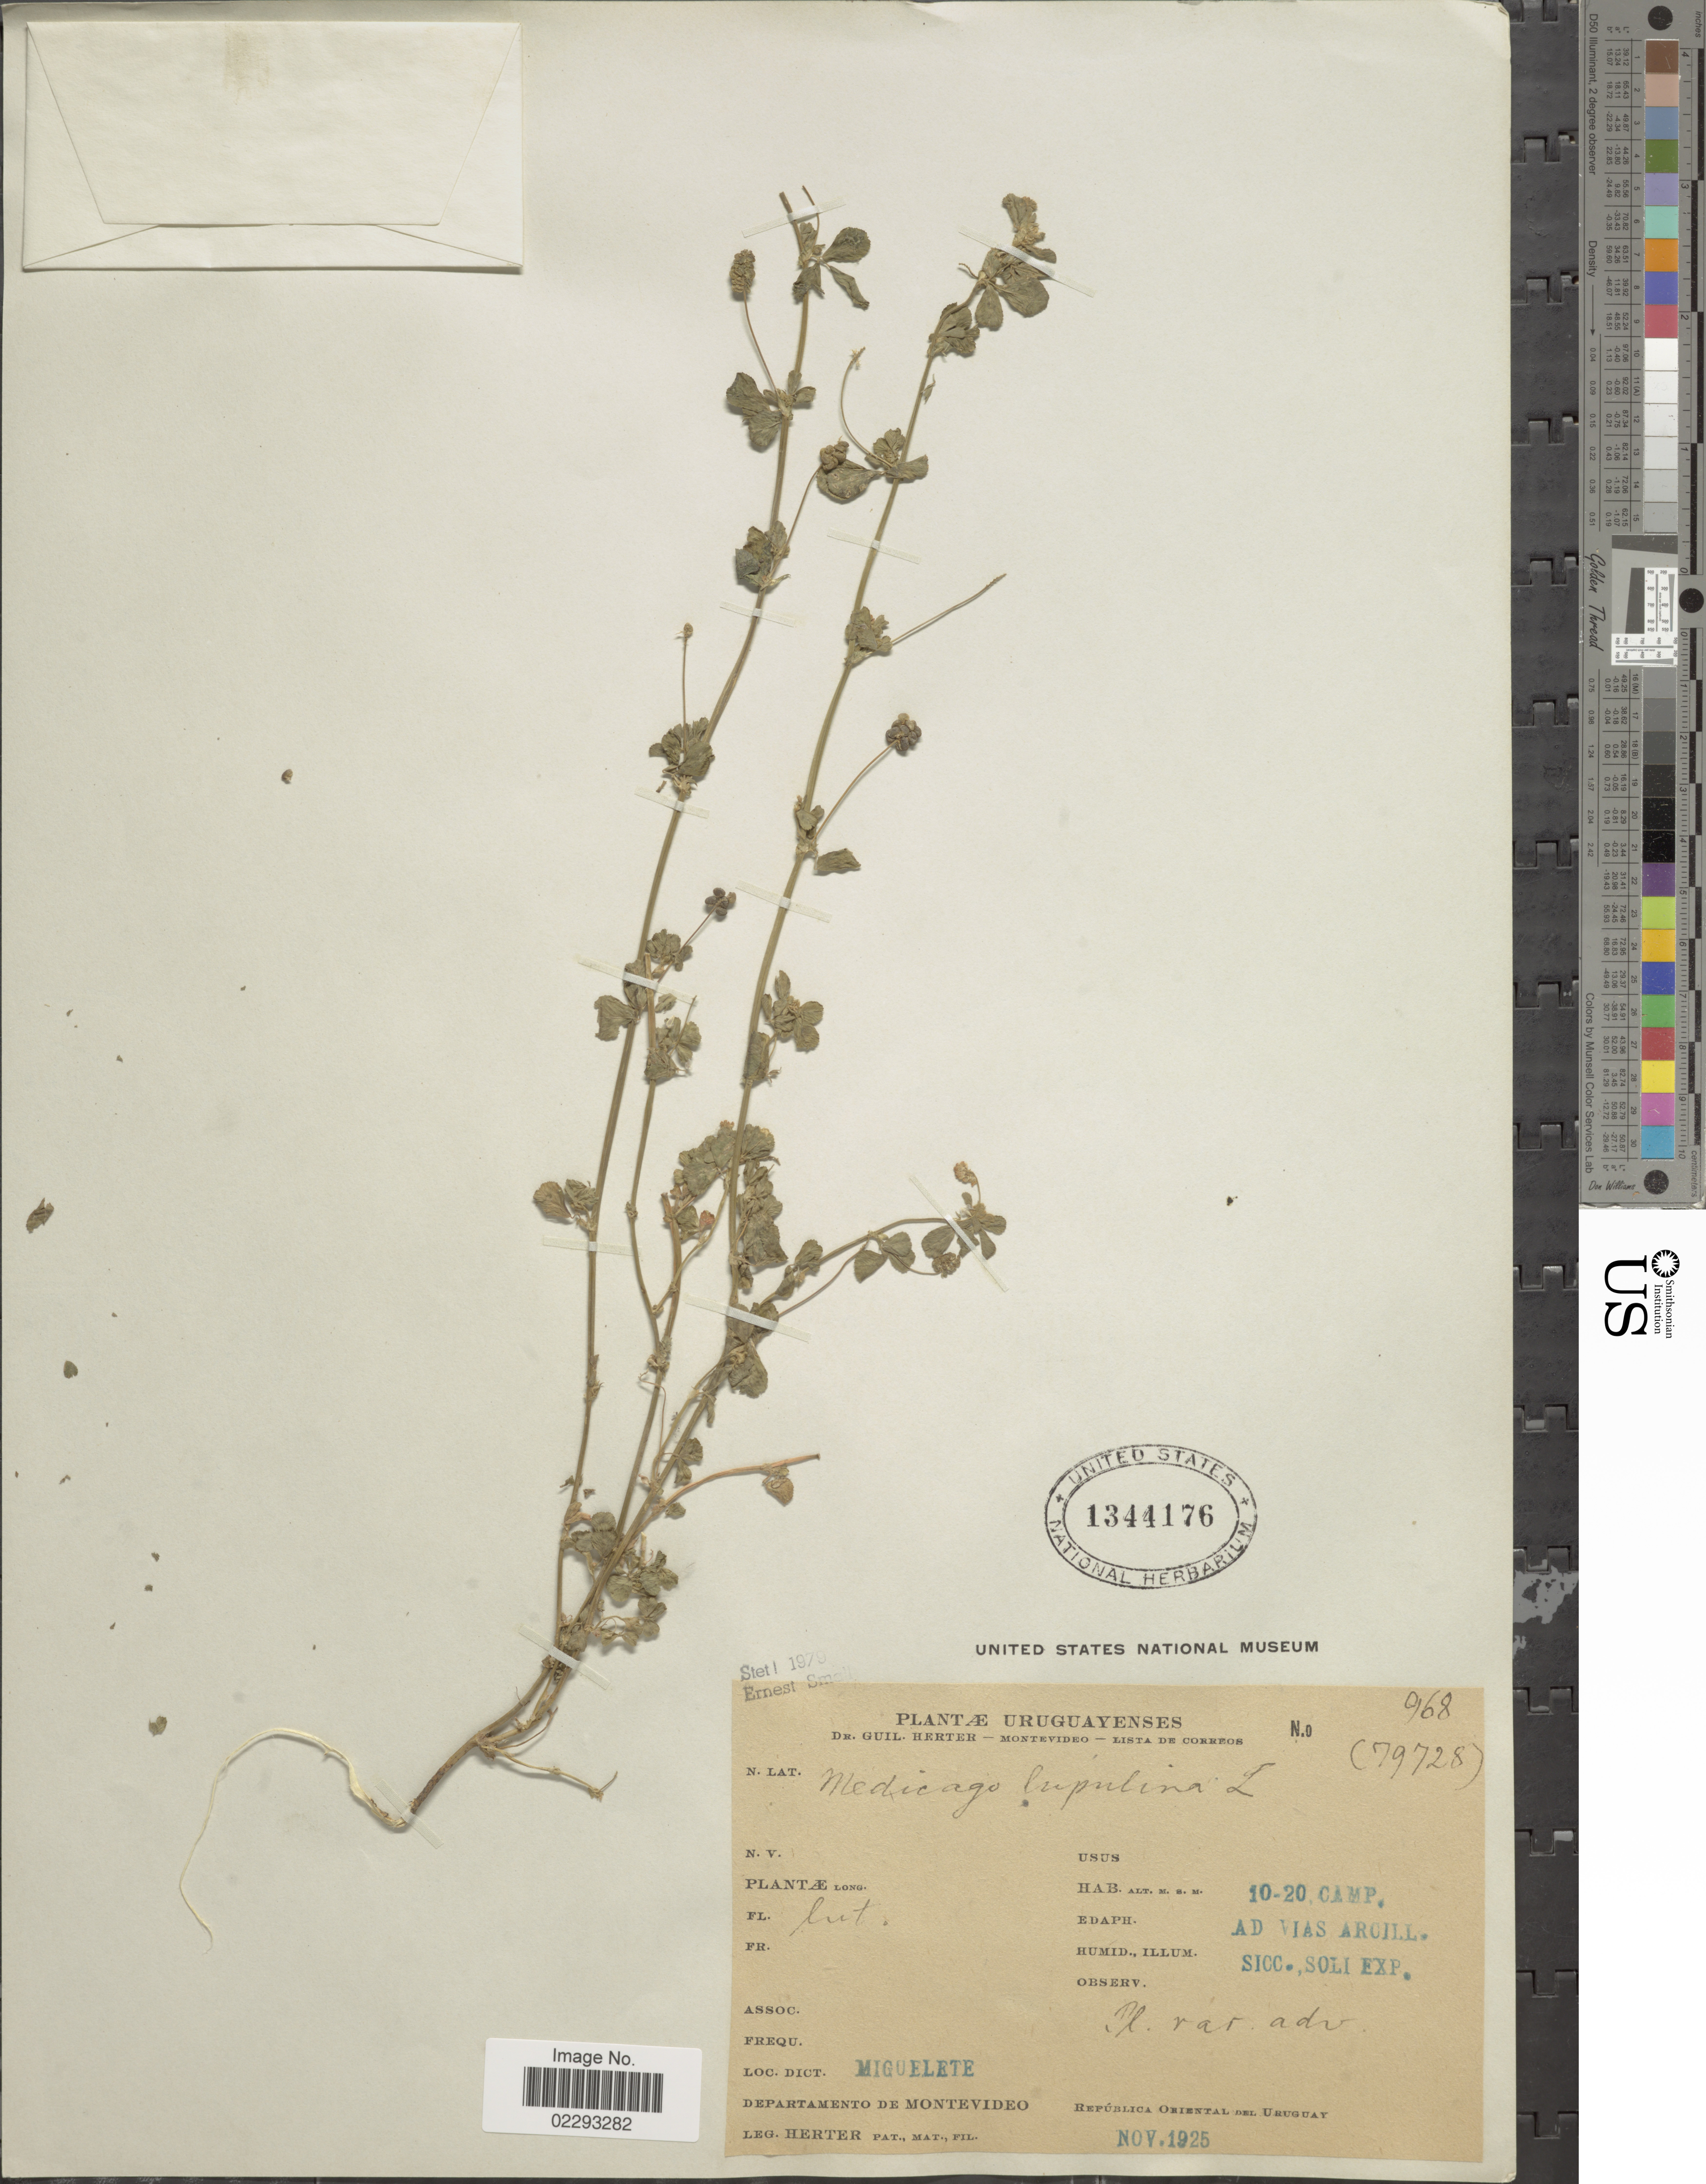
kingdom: Plantae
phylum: Tracheophyta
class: Magnoliopsida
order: Fabales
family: Fabaceae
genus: Medicago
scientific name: Medicago lupulina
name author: L.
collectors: Herter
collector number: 968/79728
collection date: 1925-11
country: Uruguay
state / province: Montevideo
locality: Miguelete, República Oriental del Uruguay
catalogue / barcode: US 1344176